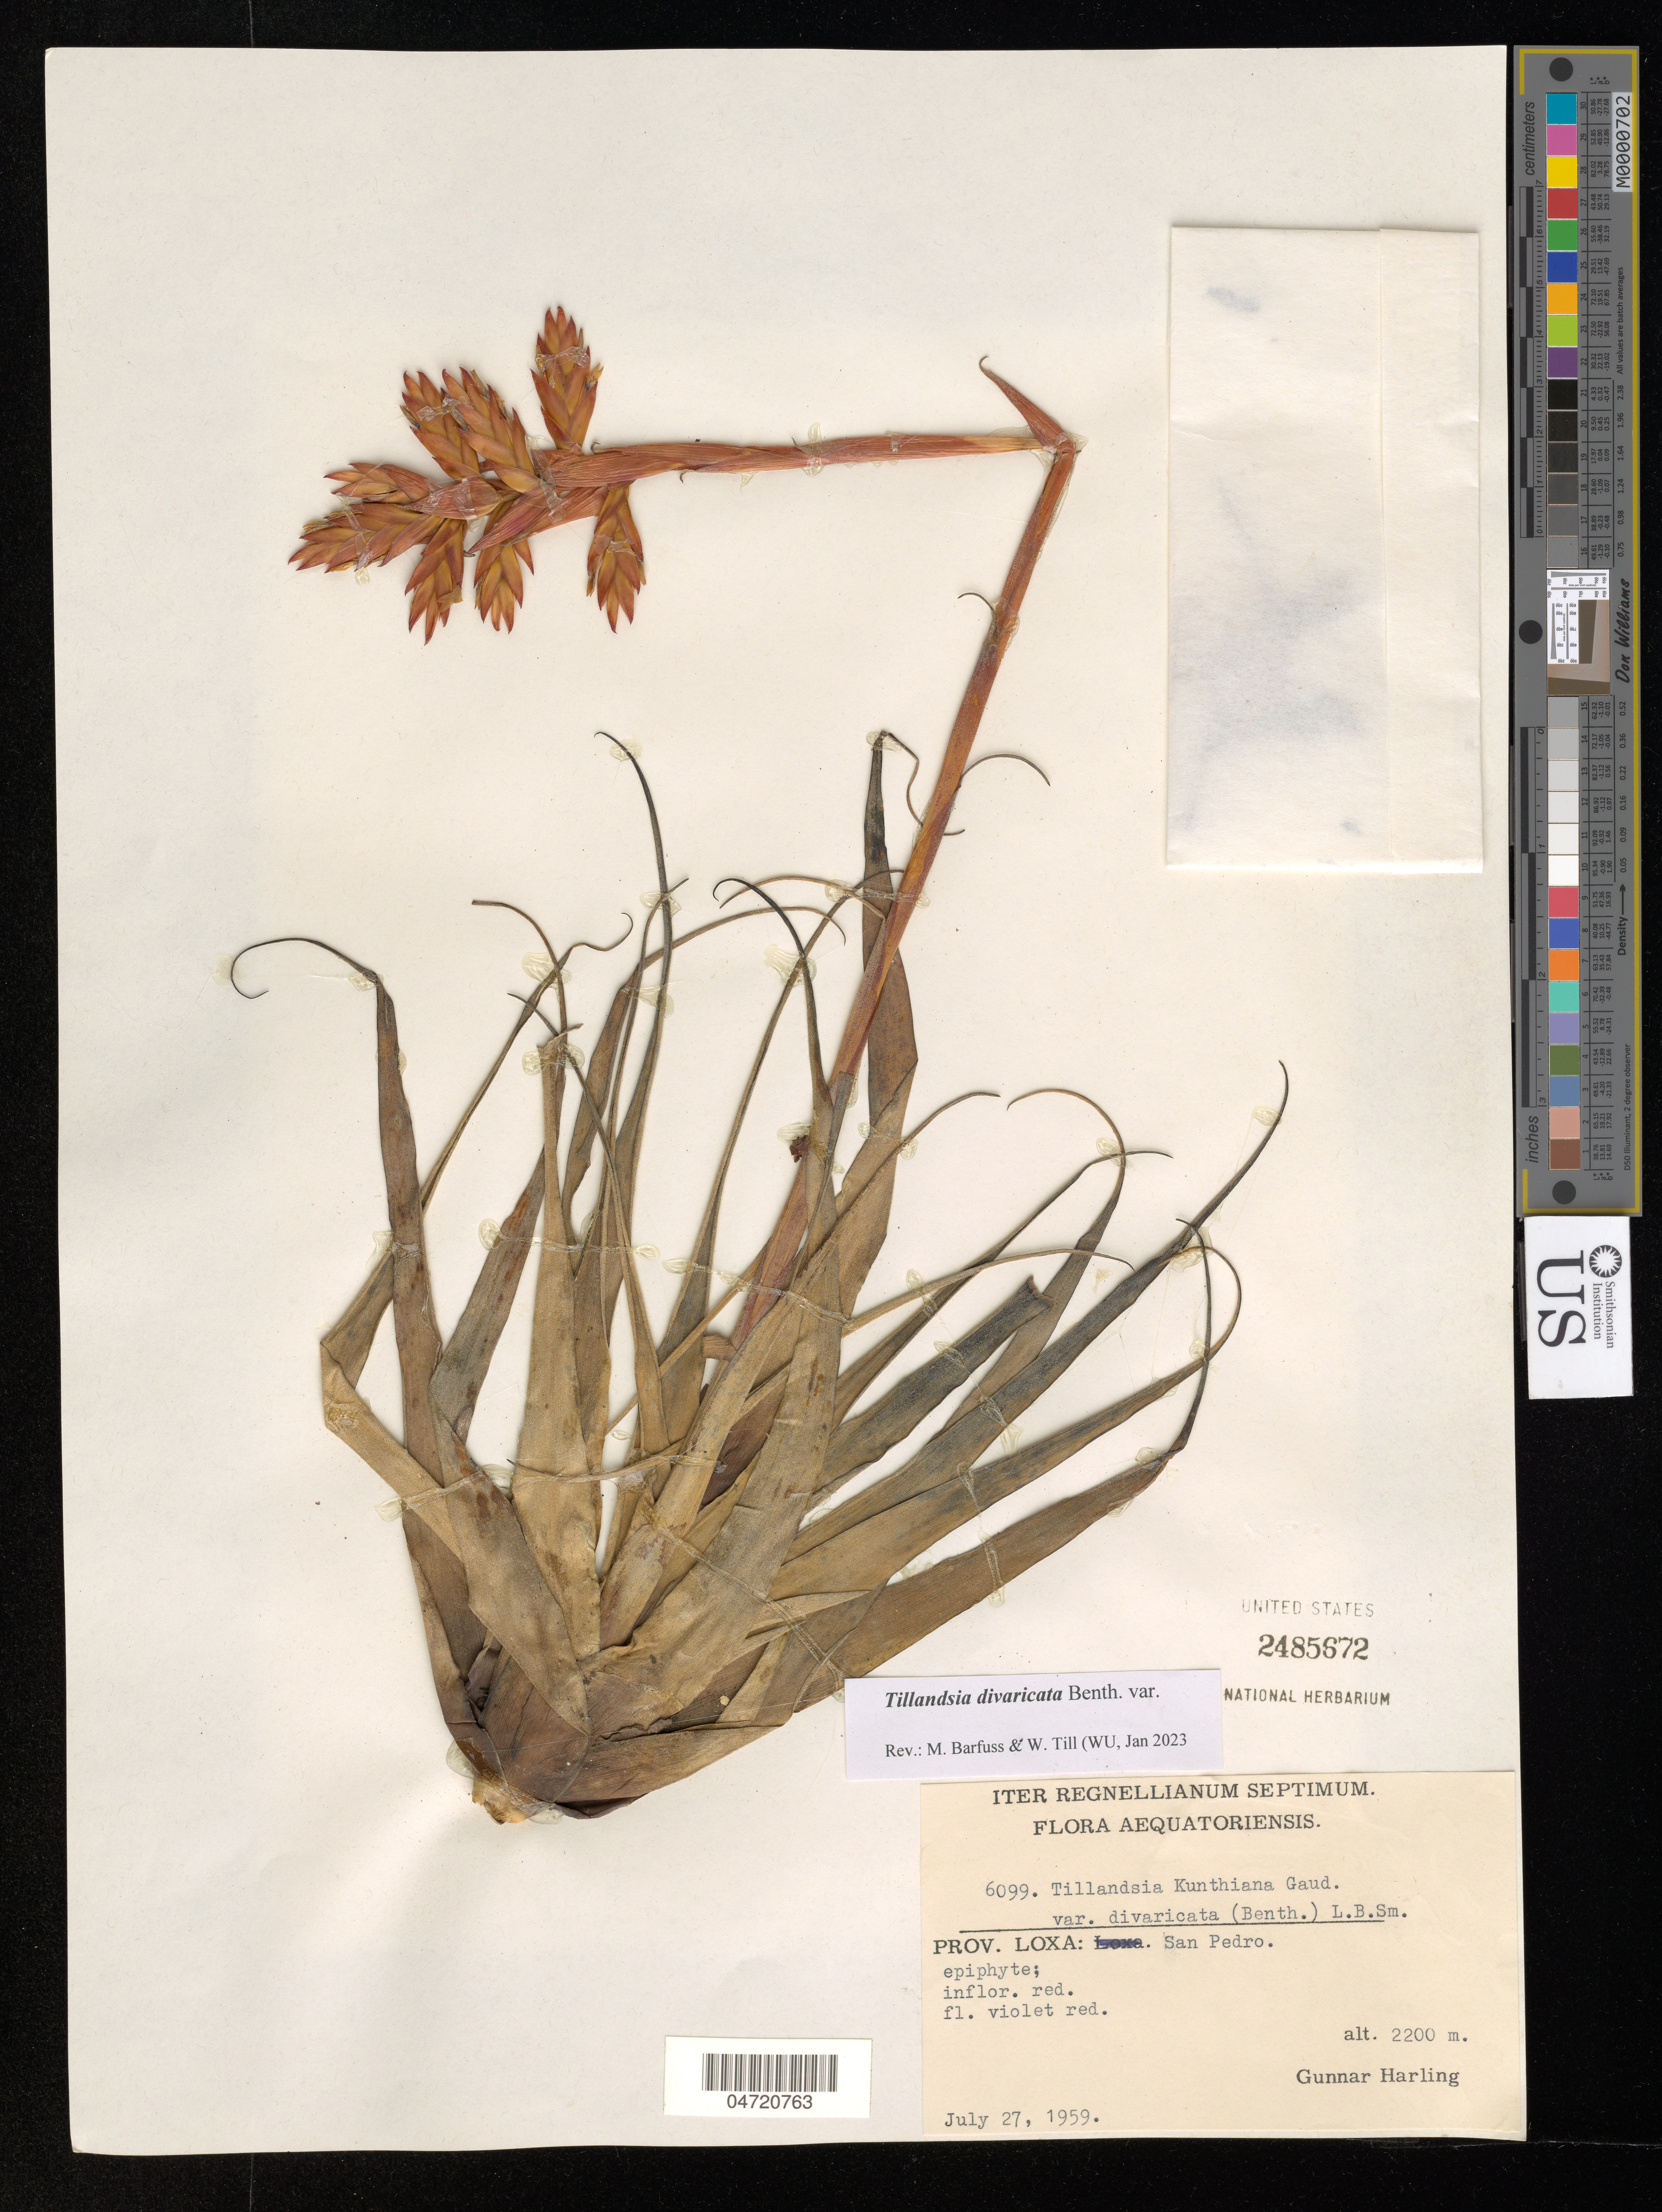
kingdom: Plantae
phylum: Tracheophyta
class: Liliopsida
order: Poales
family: Bromeliaceae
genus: Tillandsia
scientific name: Tillandsia divaricata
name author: Benth.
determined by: Barfuss, Michael H.; Till, W.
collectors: G. Harling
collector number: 6099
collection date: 1959-07-27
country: Ecuador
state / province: Loja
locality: Prov. Loxa: San Pedro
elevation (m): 2200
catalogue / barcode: US 2485672